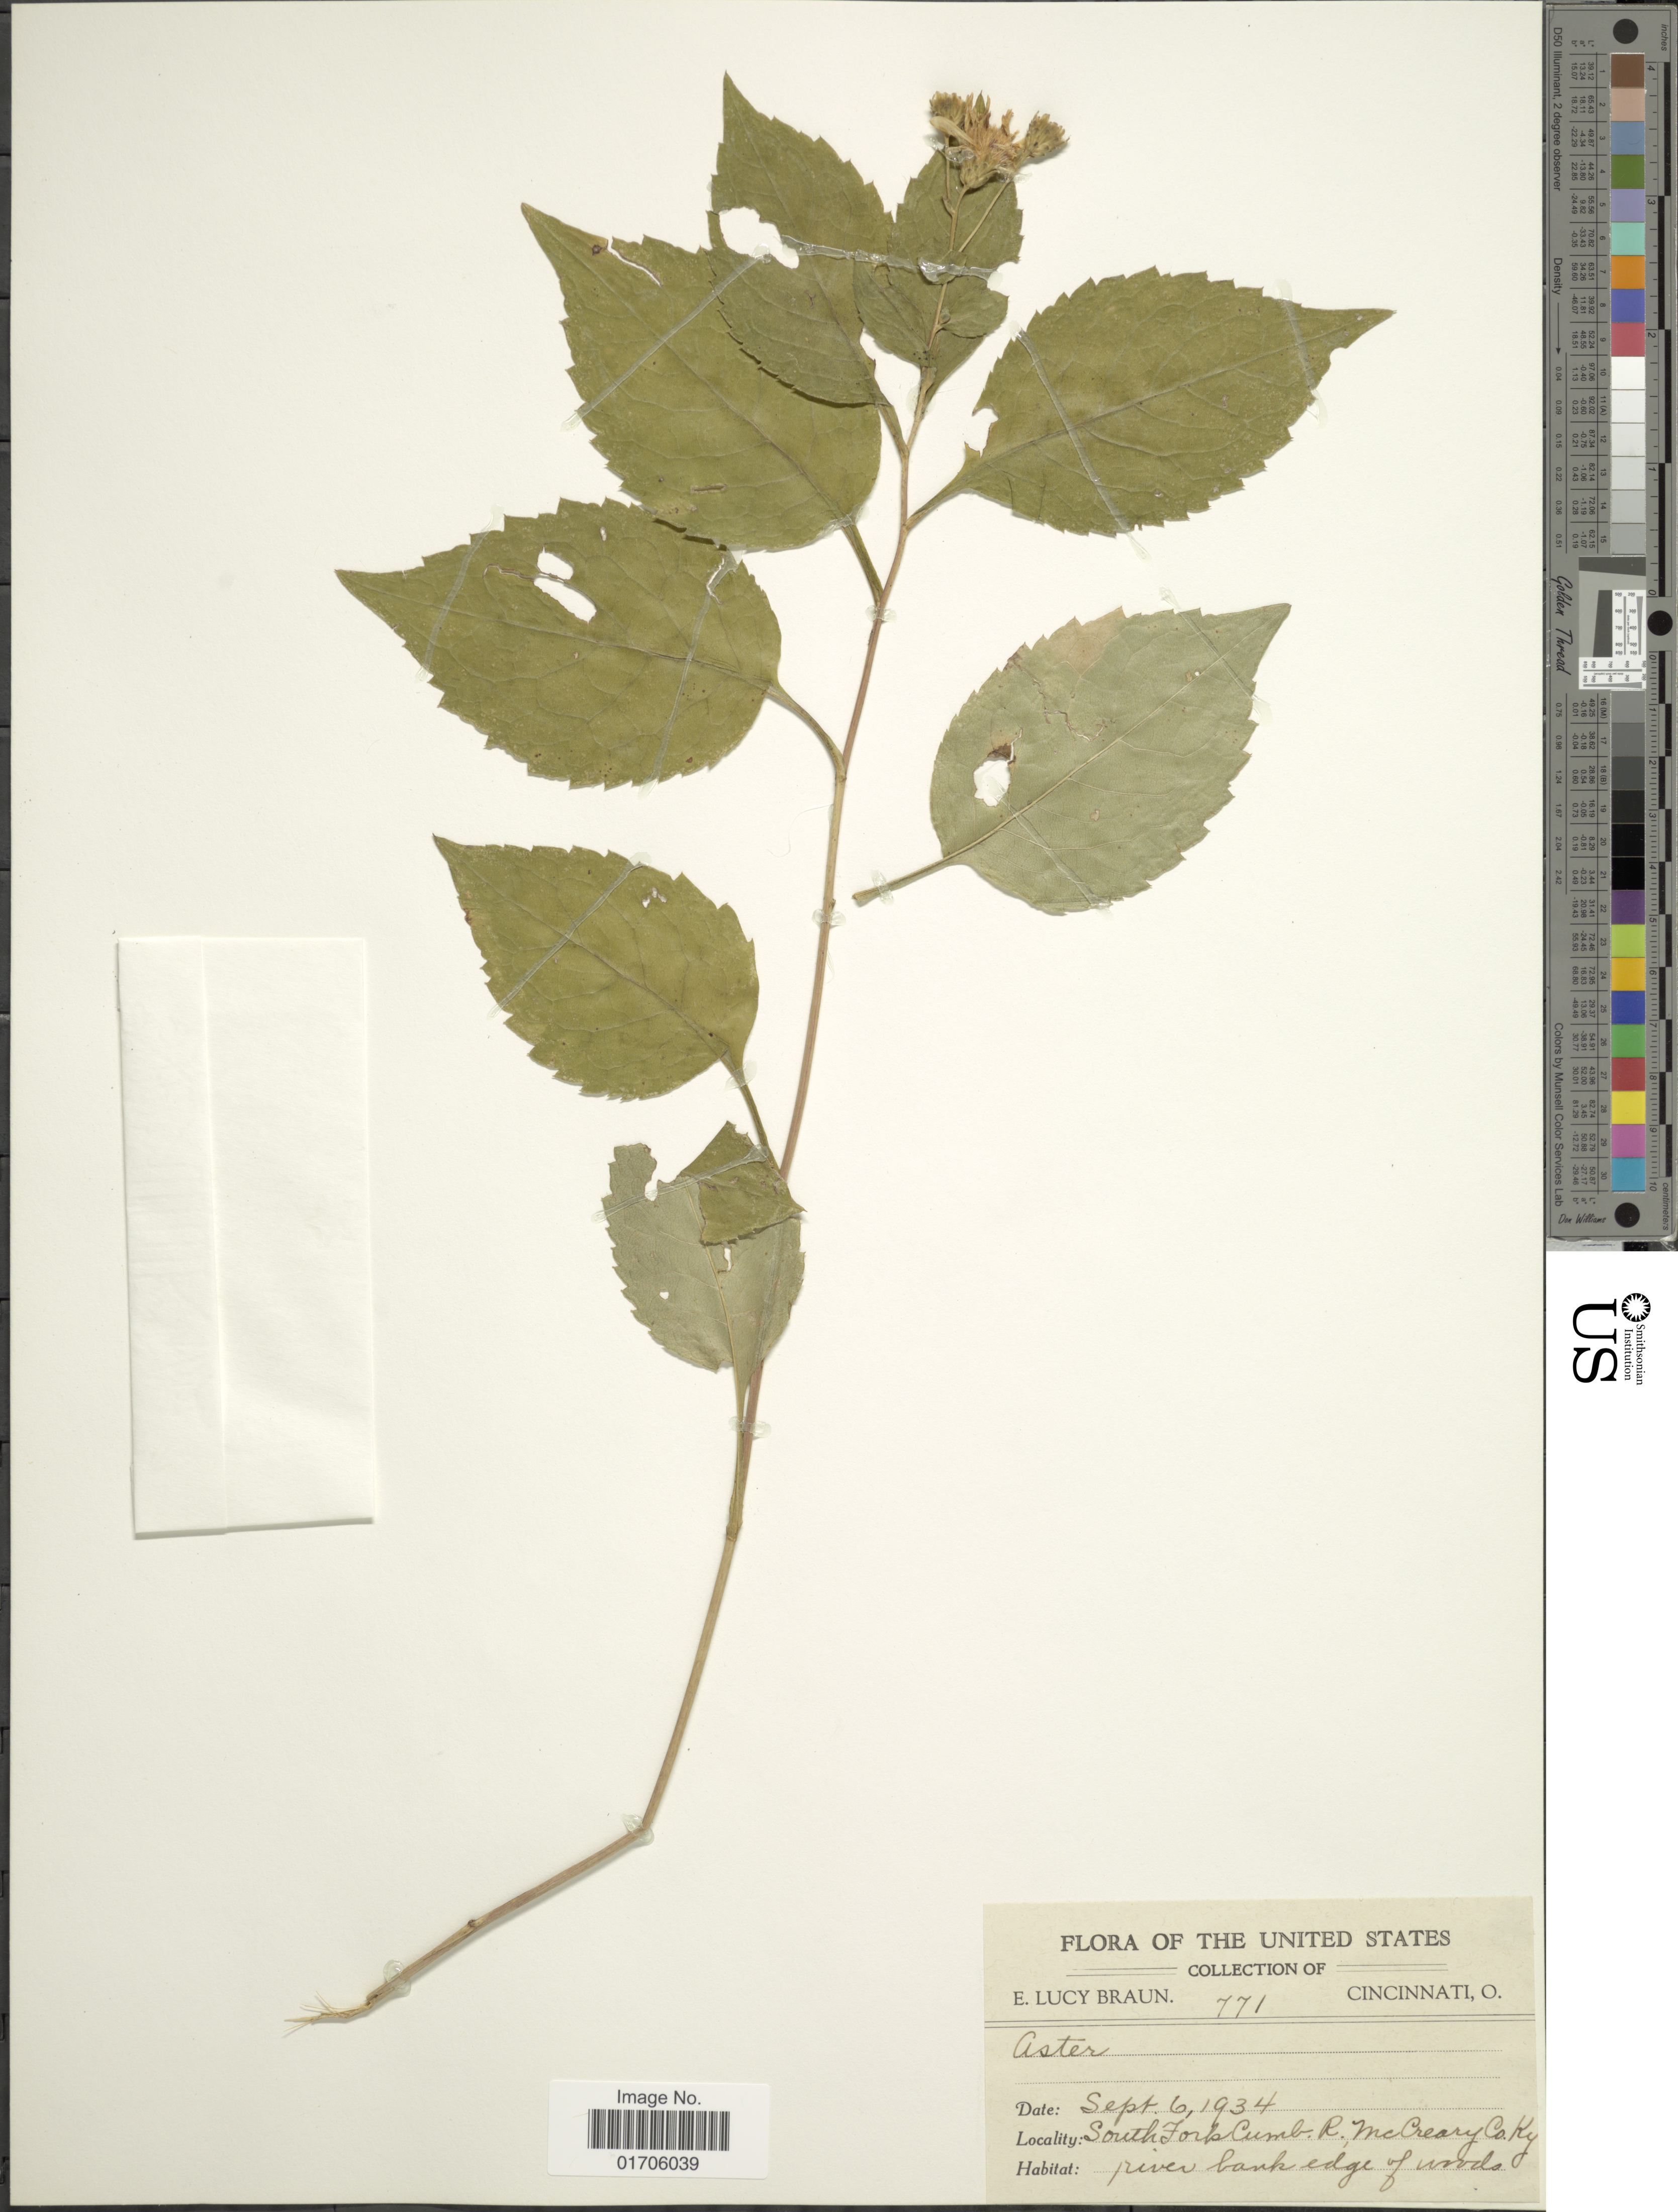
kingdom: Plantae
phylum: Tracheophyta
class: Magnoliopsida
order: Asterales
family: Asteraceae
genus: Eurybia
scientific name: Eurybia sp.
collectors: E. L. Braun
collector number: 771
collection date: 1934-09-06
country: United States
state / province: Kentucky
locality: South Fork Cumb. R., McCreary Co. Ky.